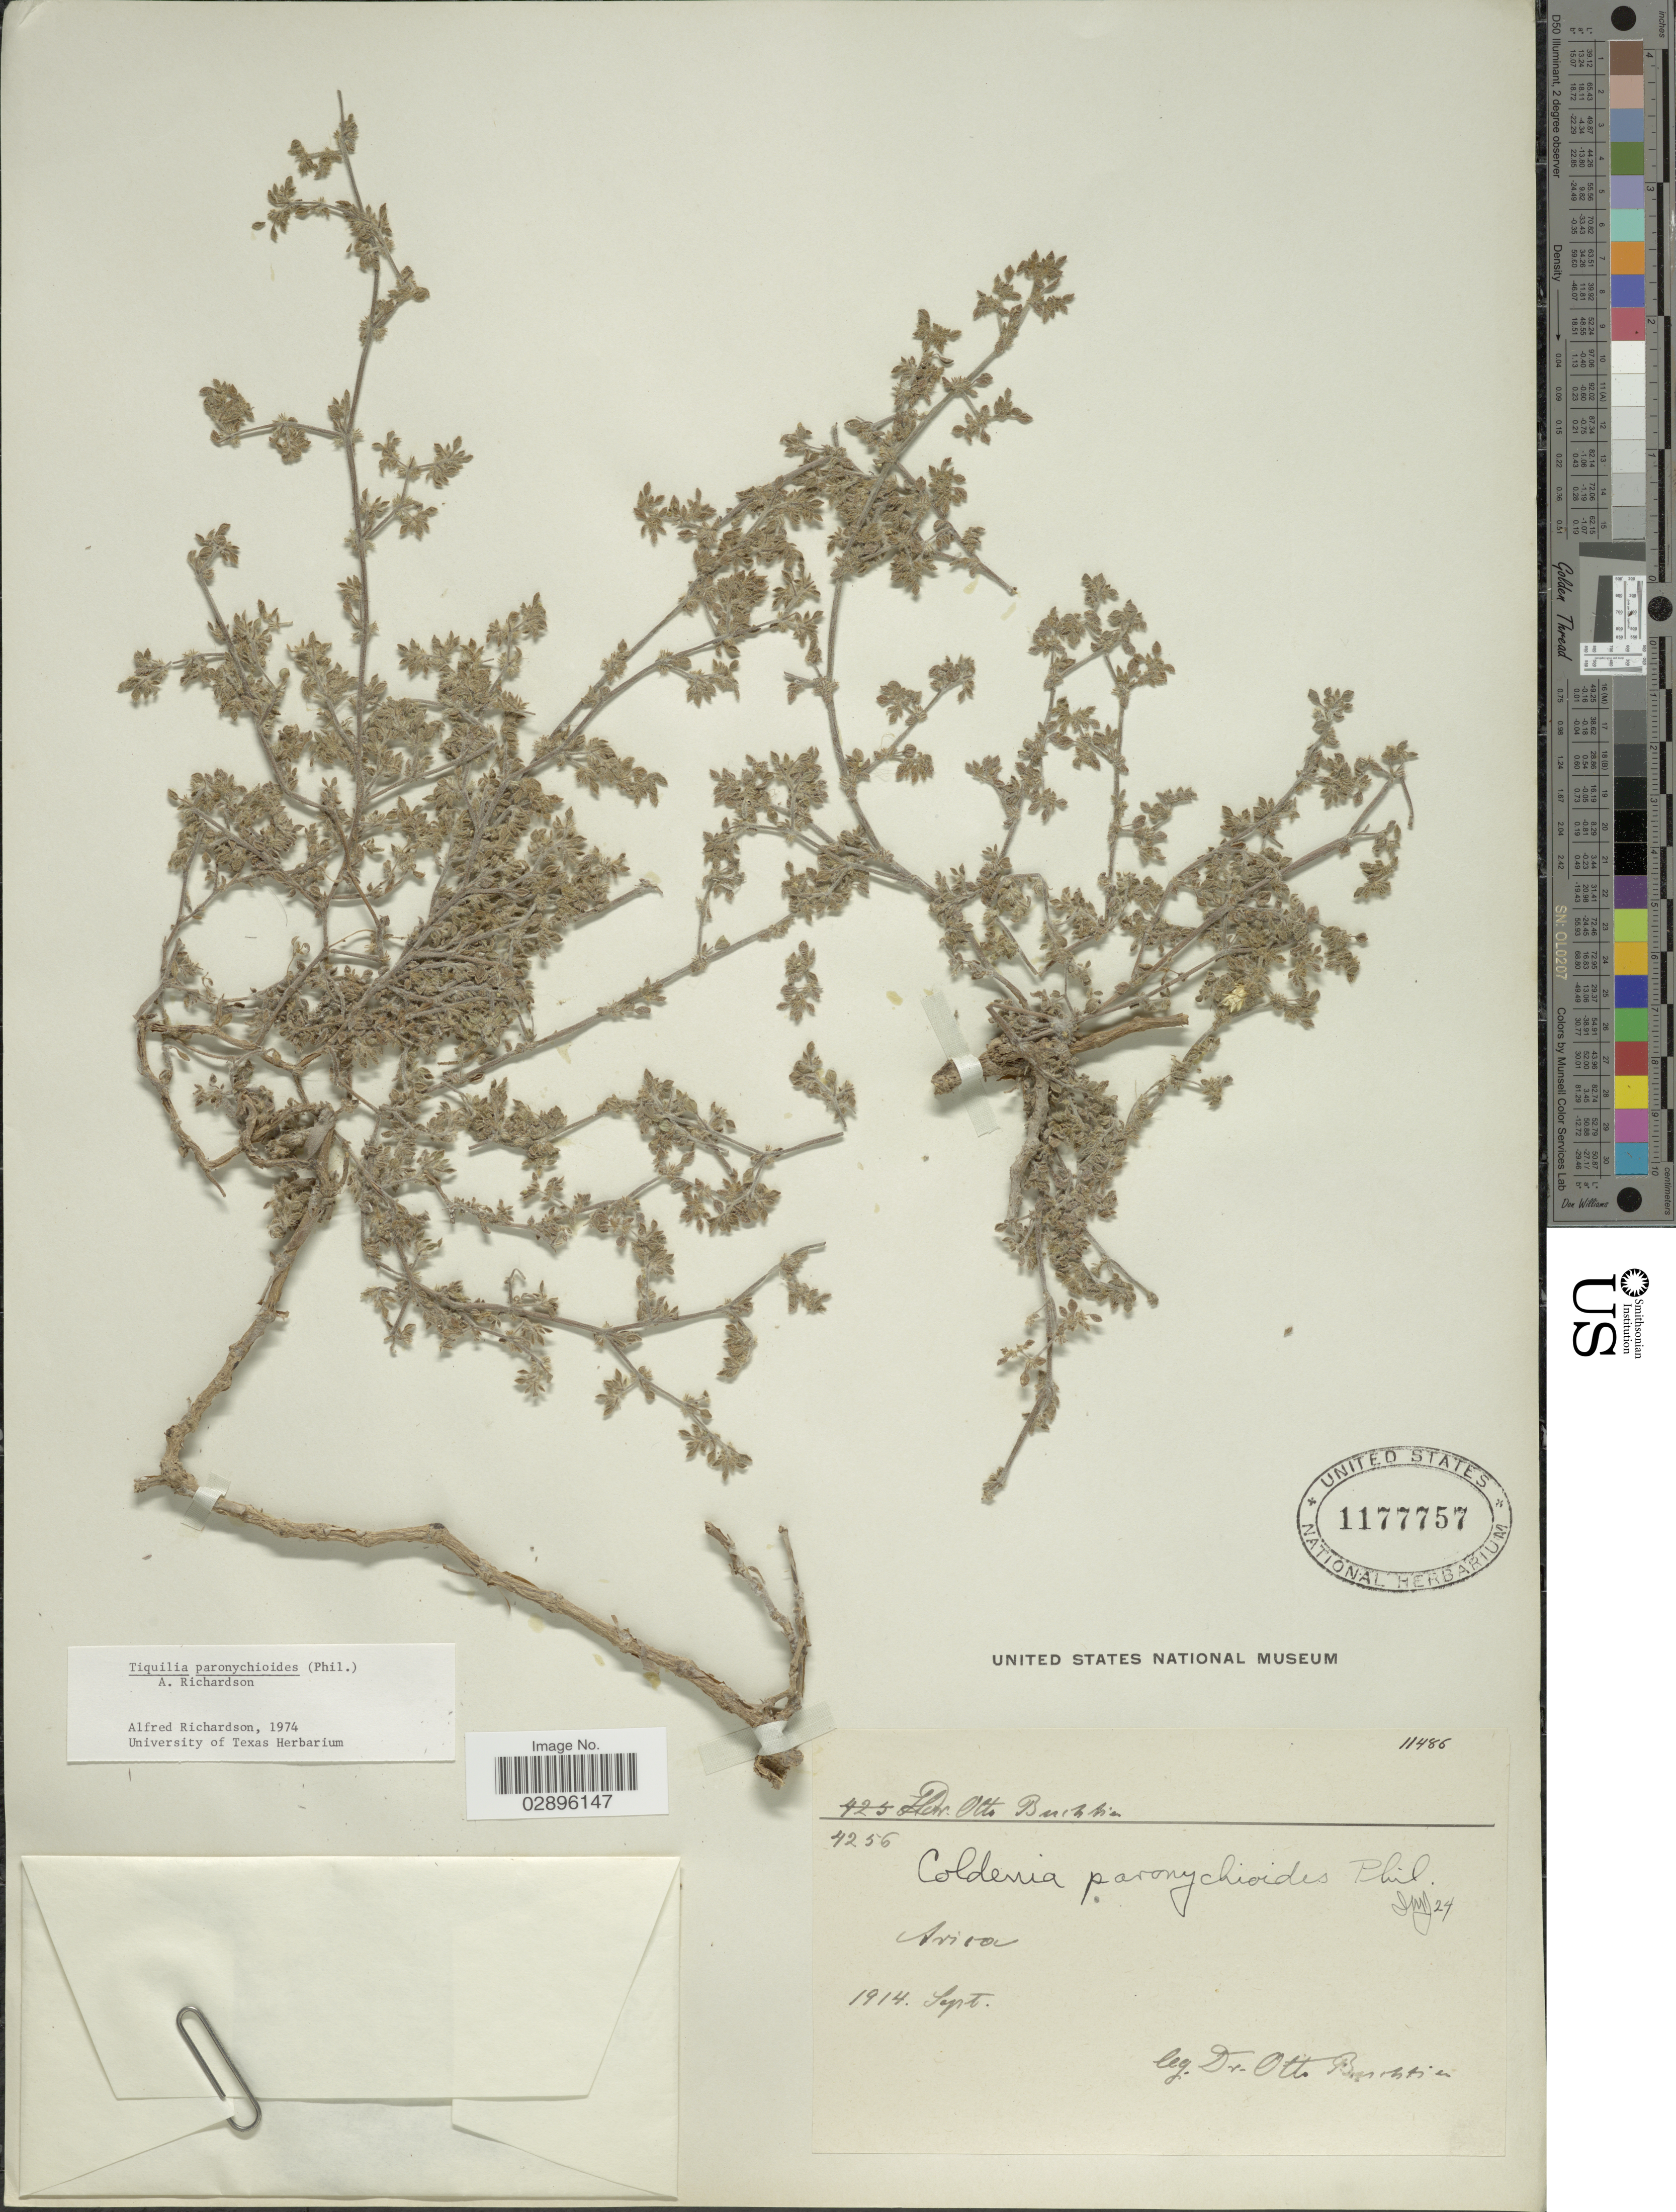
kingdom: Plantae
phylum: Tracheophyta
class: Magnoliopsida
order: Boraginales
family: Ehretiaceae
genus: Tiquilia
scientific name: Tiquilia paronychioides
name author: (Phil.) A.T. Richardson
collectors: O. Buchtien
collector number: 4256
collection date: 1914-09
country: Chile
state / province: Arica y Parinacota (XV)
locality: Arica.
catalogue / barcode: US 1177757